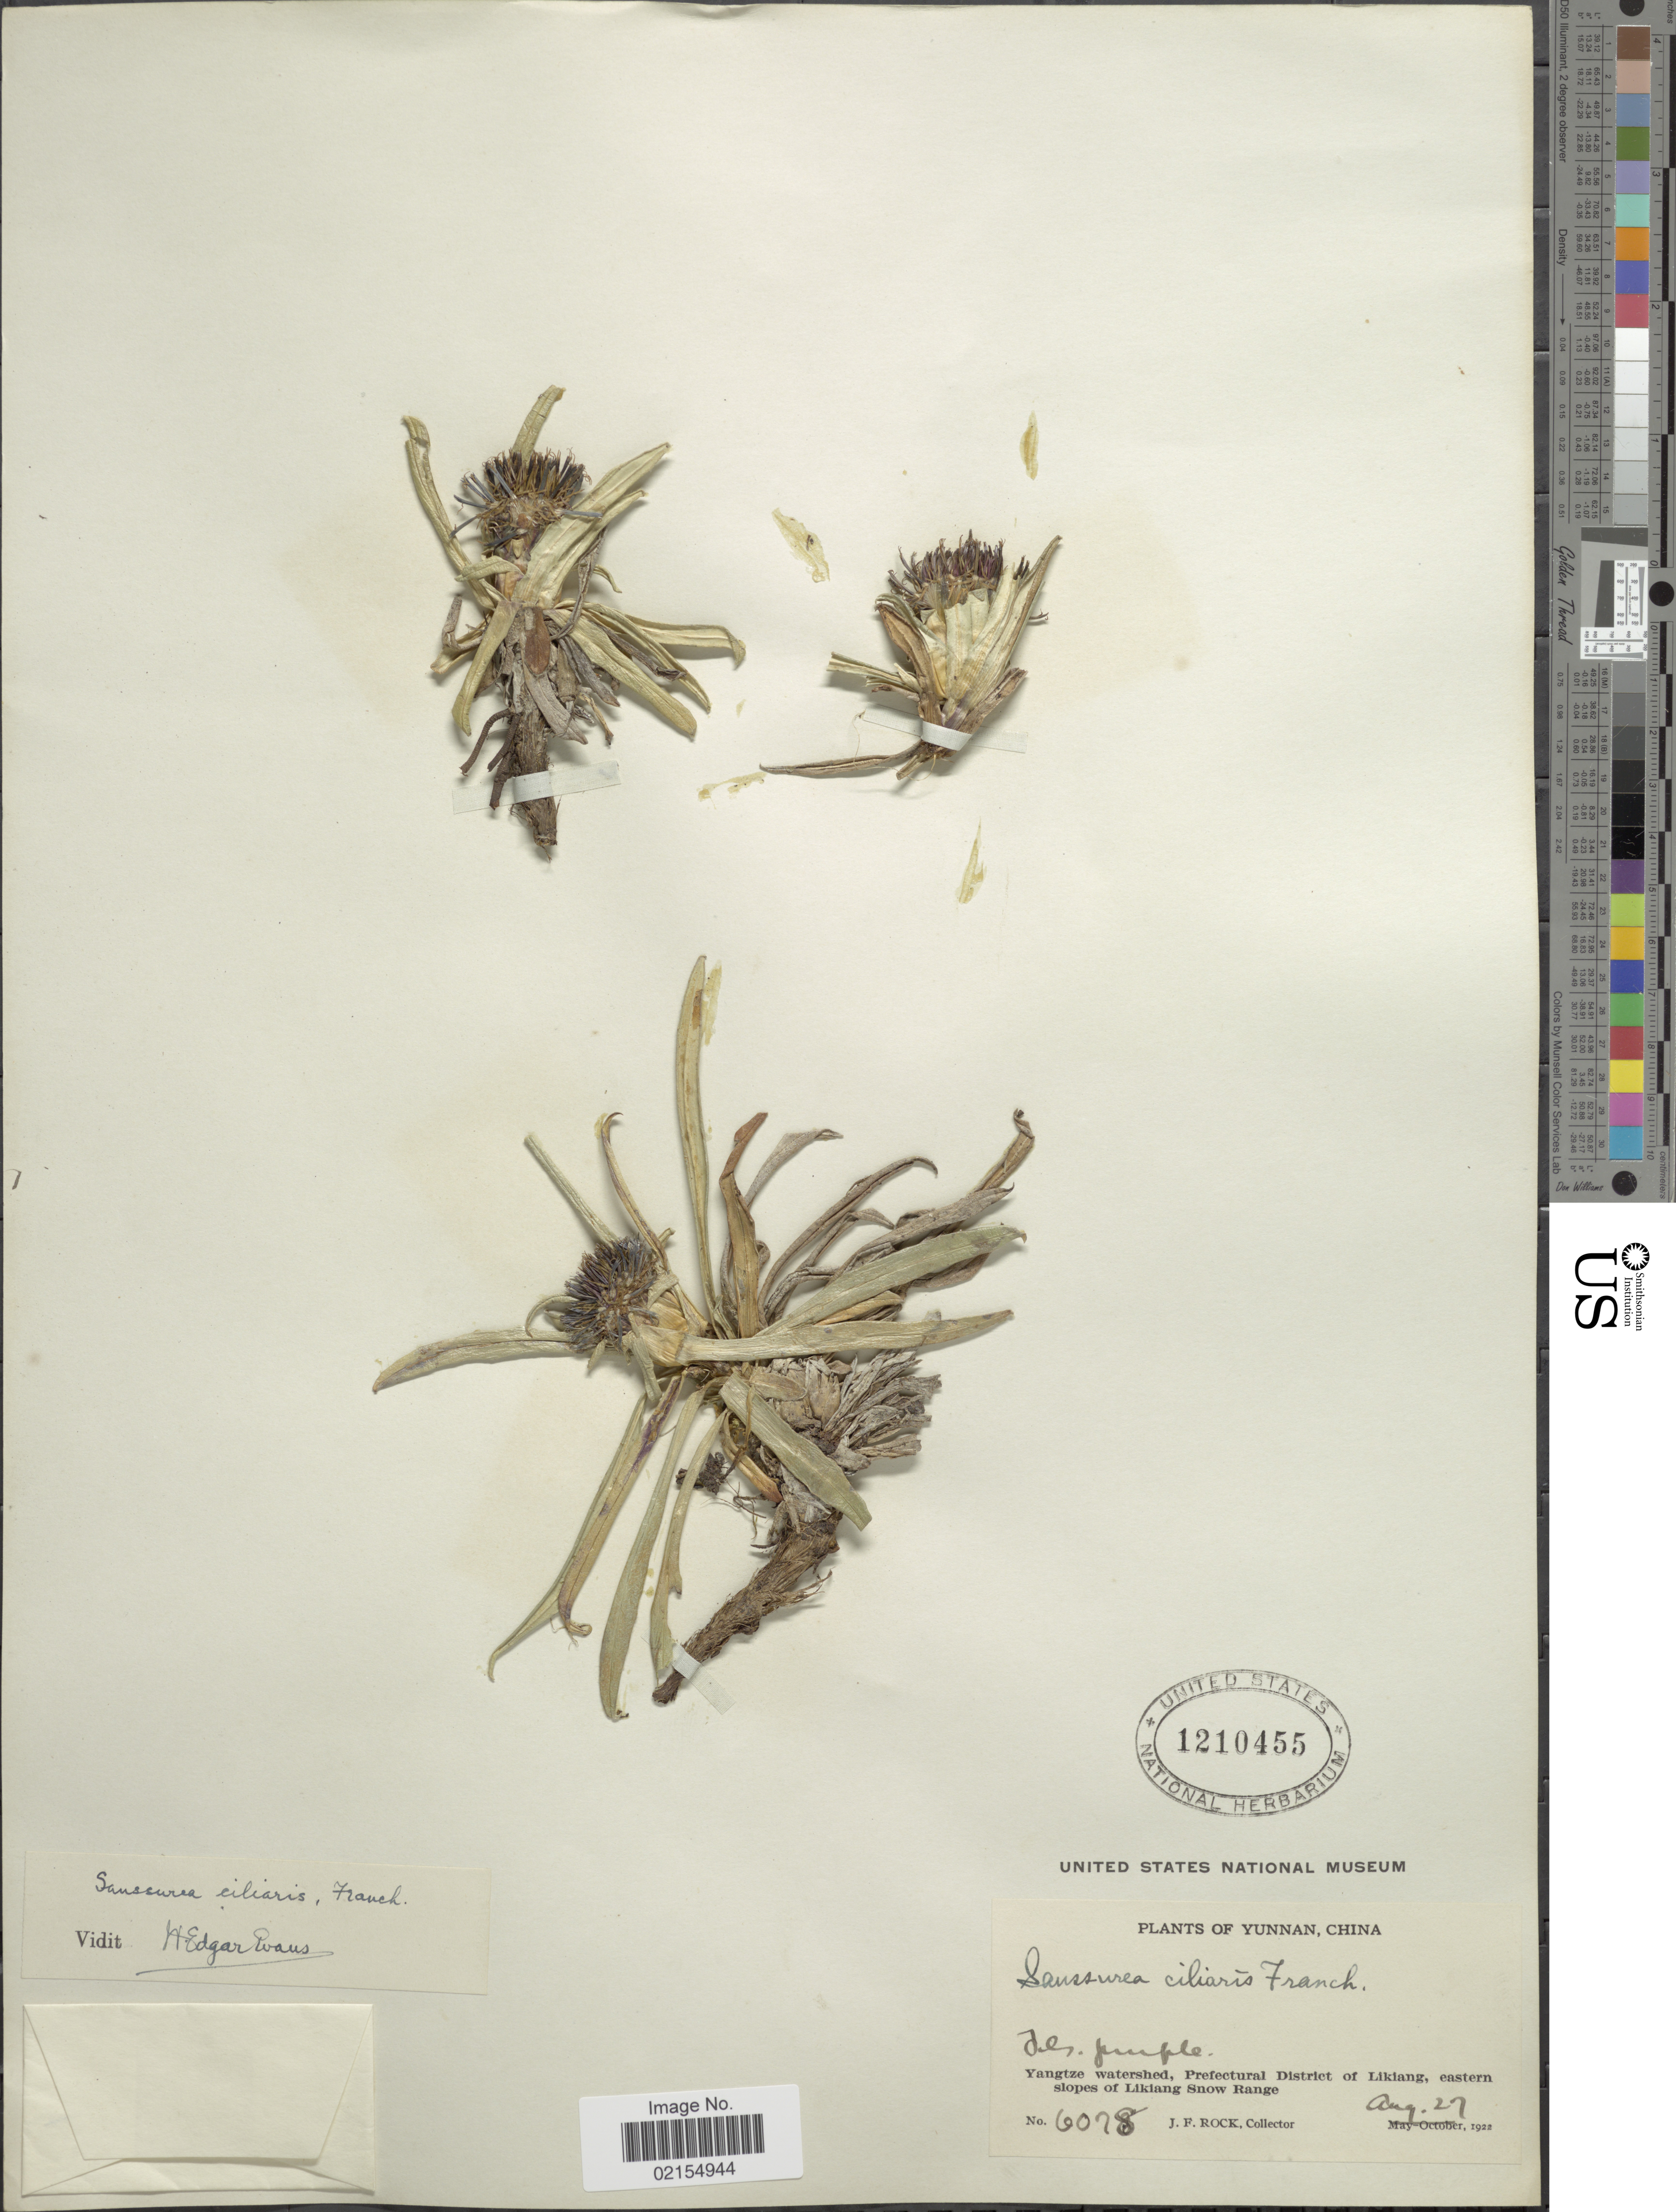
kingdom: Plantae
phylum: Tracheophyta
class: Magnoliopsida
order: Asterales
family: Asteraceae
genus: Saussurea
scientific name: Saussurea ciliaris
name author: Franch.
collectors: J. Rock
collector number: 6078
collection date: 1922-08-27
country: China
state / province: Yunnan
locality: Yangtze watershed, Prefectural District of Likiang, eastern slopes of Likiang Snow Range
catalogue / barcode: US 1210455